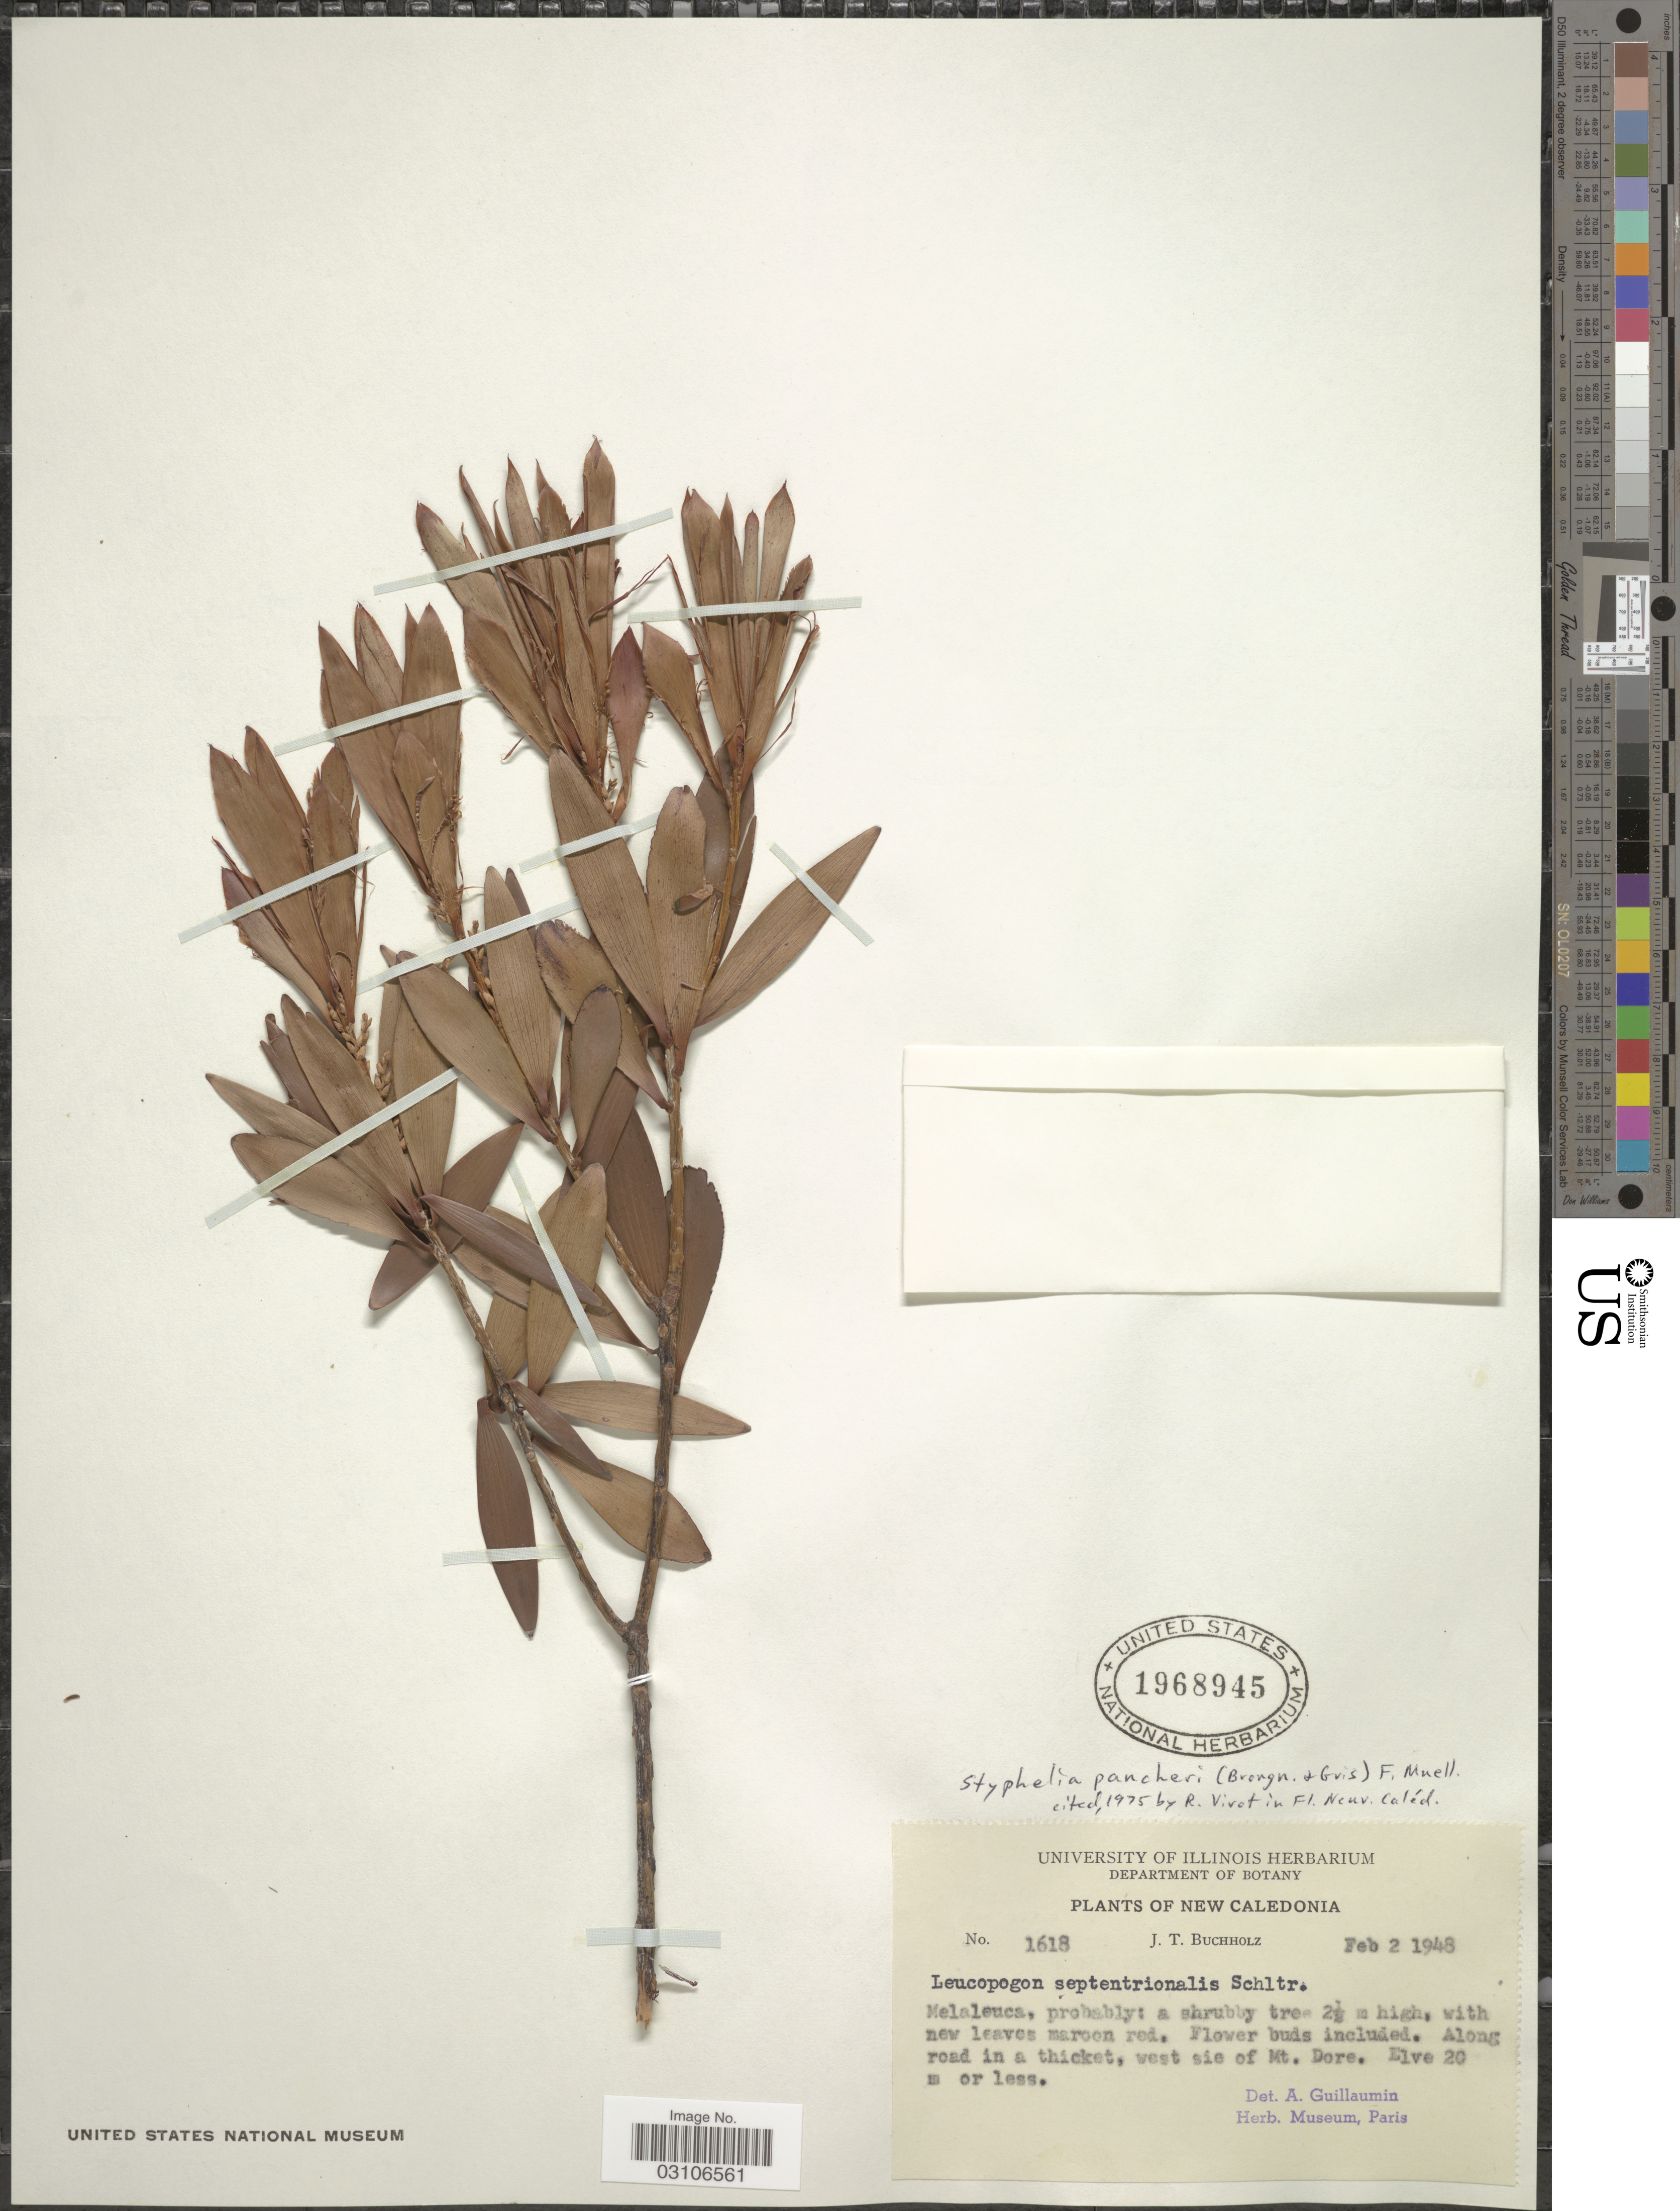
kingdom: Plantae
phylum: Tracheophyta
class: Magnoliopsida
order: Ericales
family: Ericaceae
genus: Styphelia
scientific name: Styphelia pancheri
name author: (Brongn. & Gris) F. Muell.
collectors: J. T. Buchholz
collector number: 1618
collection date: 1948-02-02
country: New Caledonia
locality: Along road in a thicket, west sie of Mt. Dore.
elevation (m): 20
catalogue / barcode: US 1968945